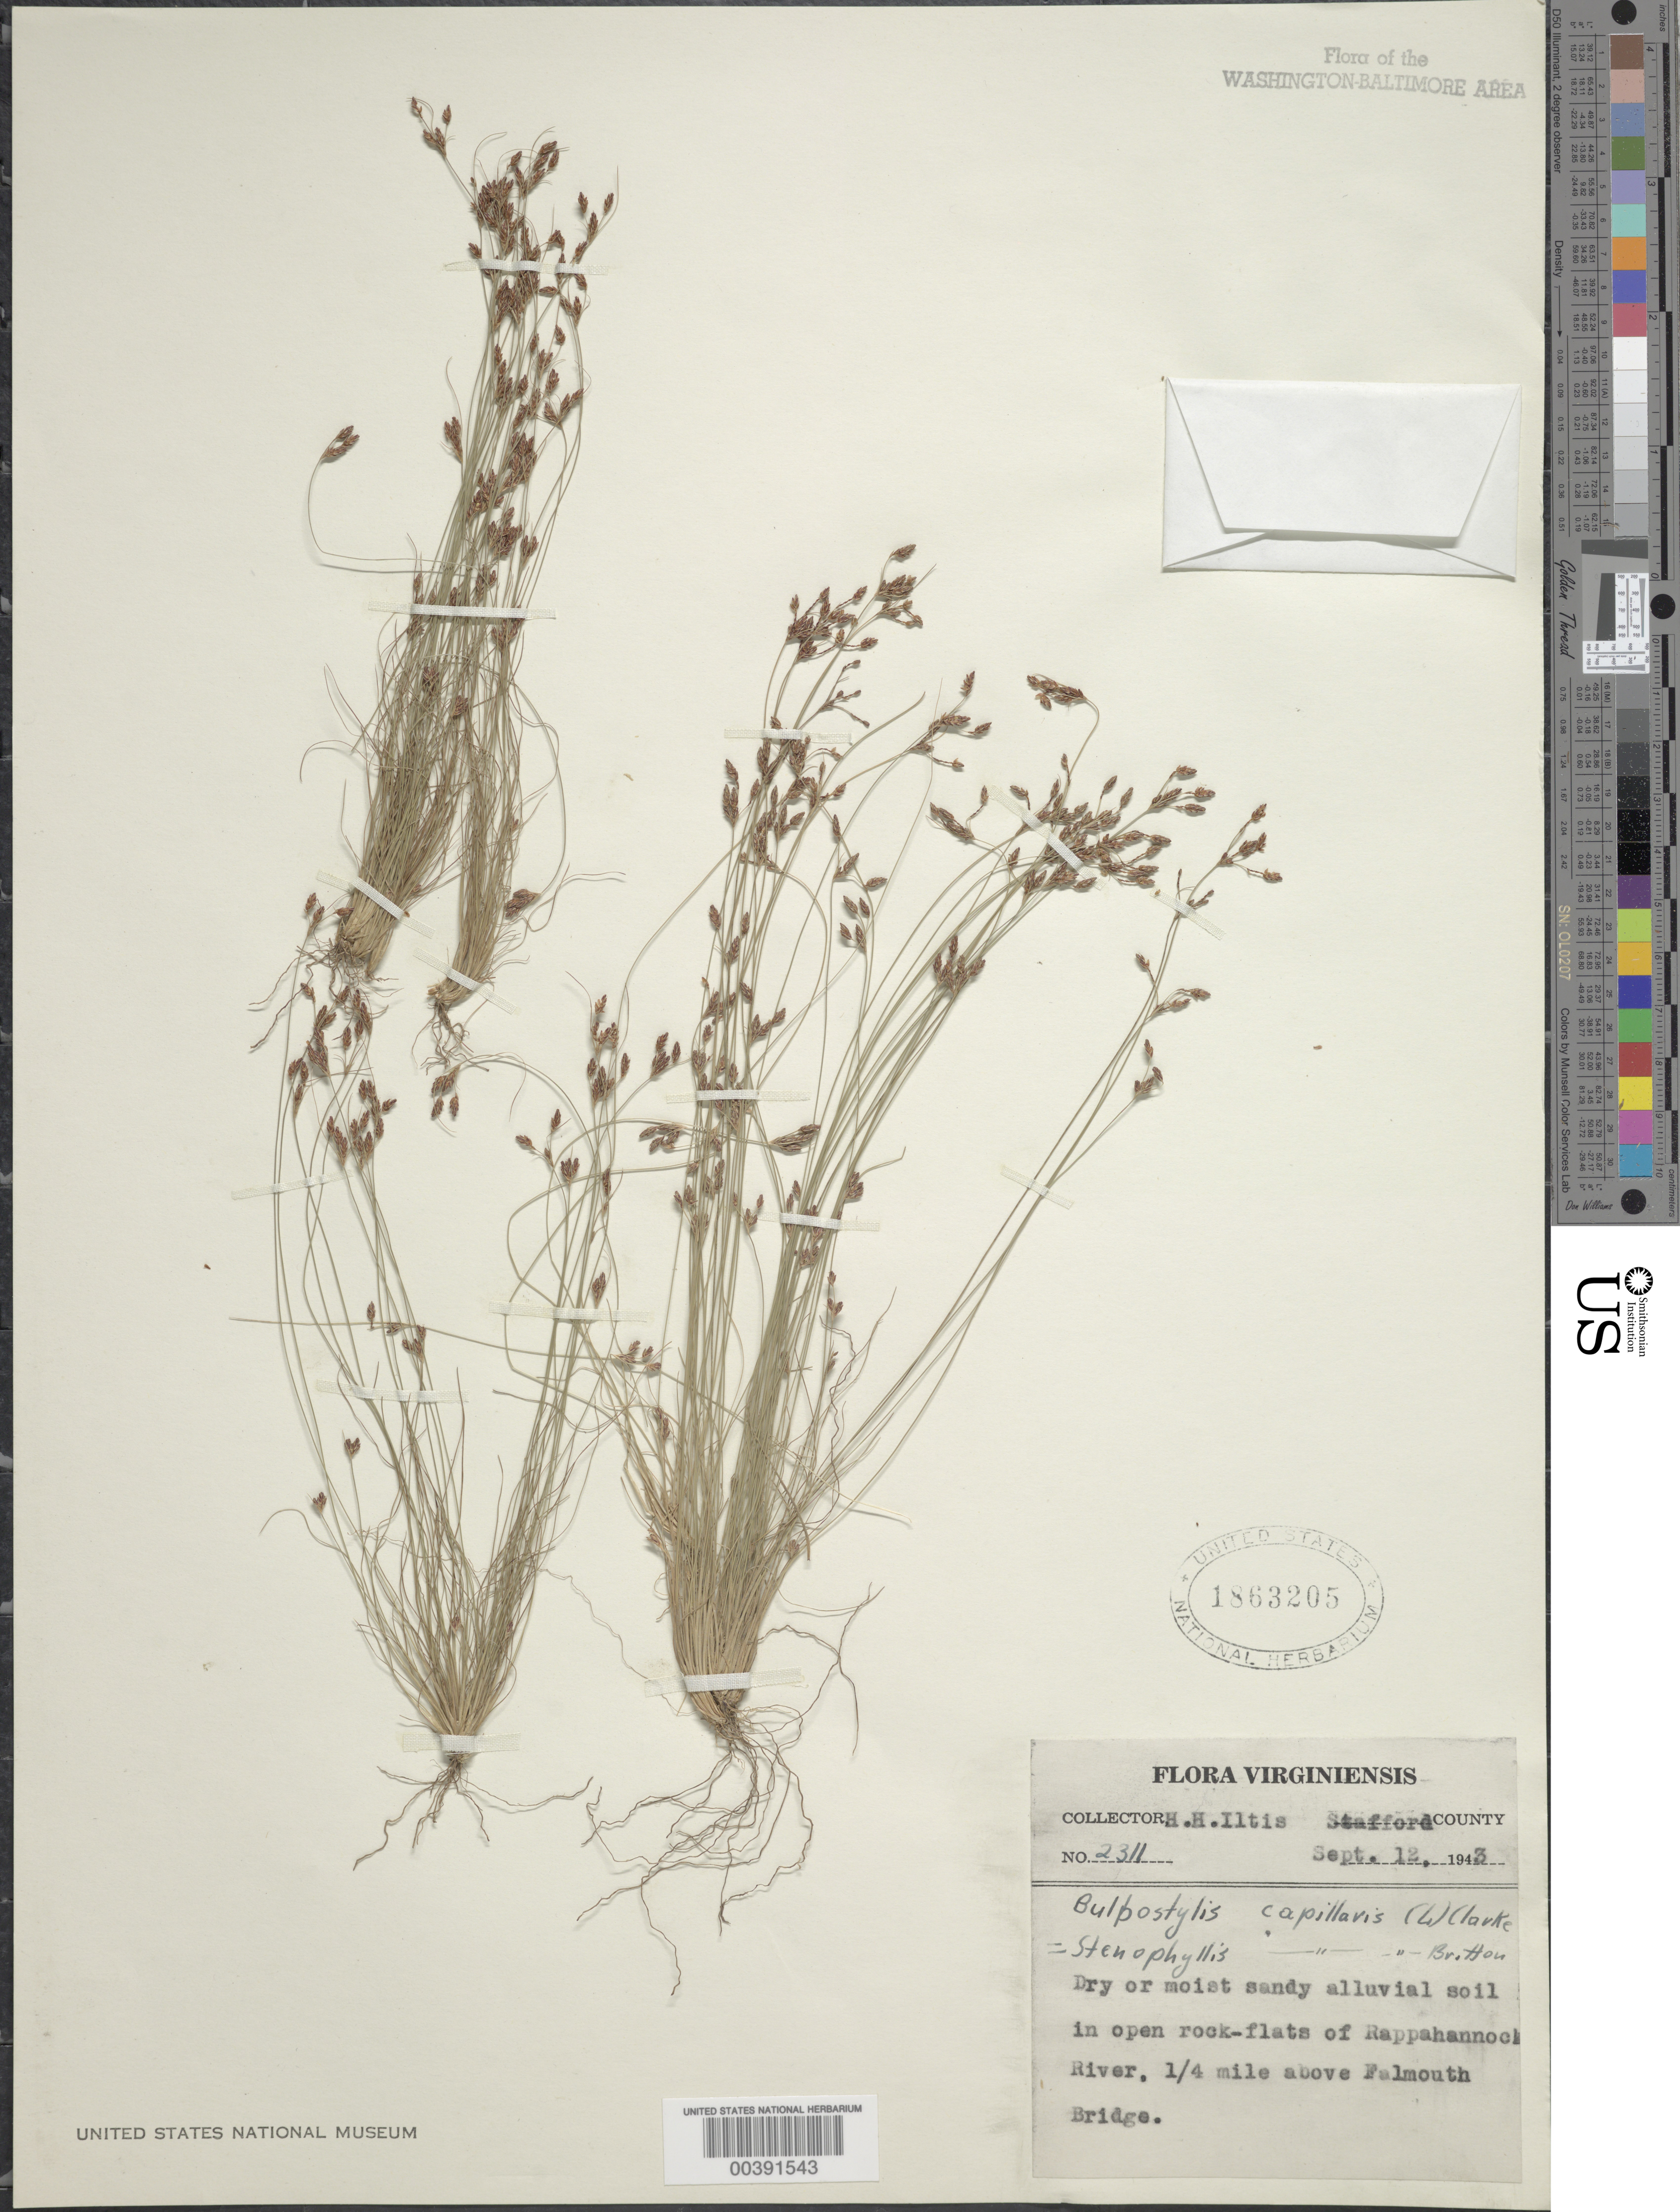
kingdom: Plantae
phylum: Tracheophyta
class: Liliopsida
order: Poales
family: Cyperaceae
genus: Bulbostylis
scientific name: Bulbostylis capillaris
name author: (L.) Kunth ex C.B. Clarke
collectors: H. H. Iltis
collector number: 2311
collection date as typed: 12 Sep 1943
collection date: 1943-09-12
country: United States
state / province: Virginia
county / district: Stafford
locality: Rappahannock River, above Falmouth Bridge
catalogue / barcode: US 1863205